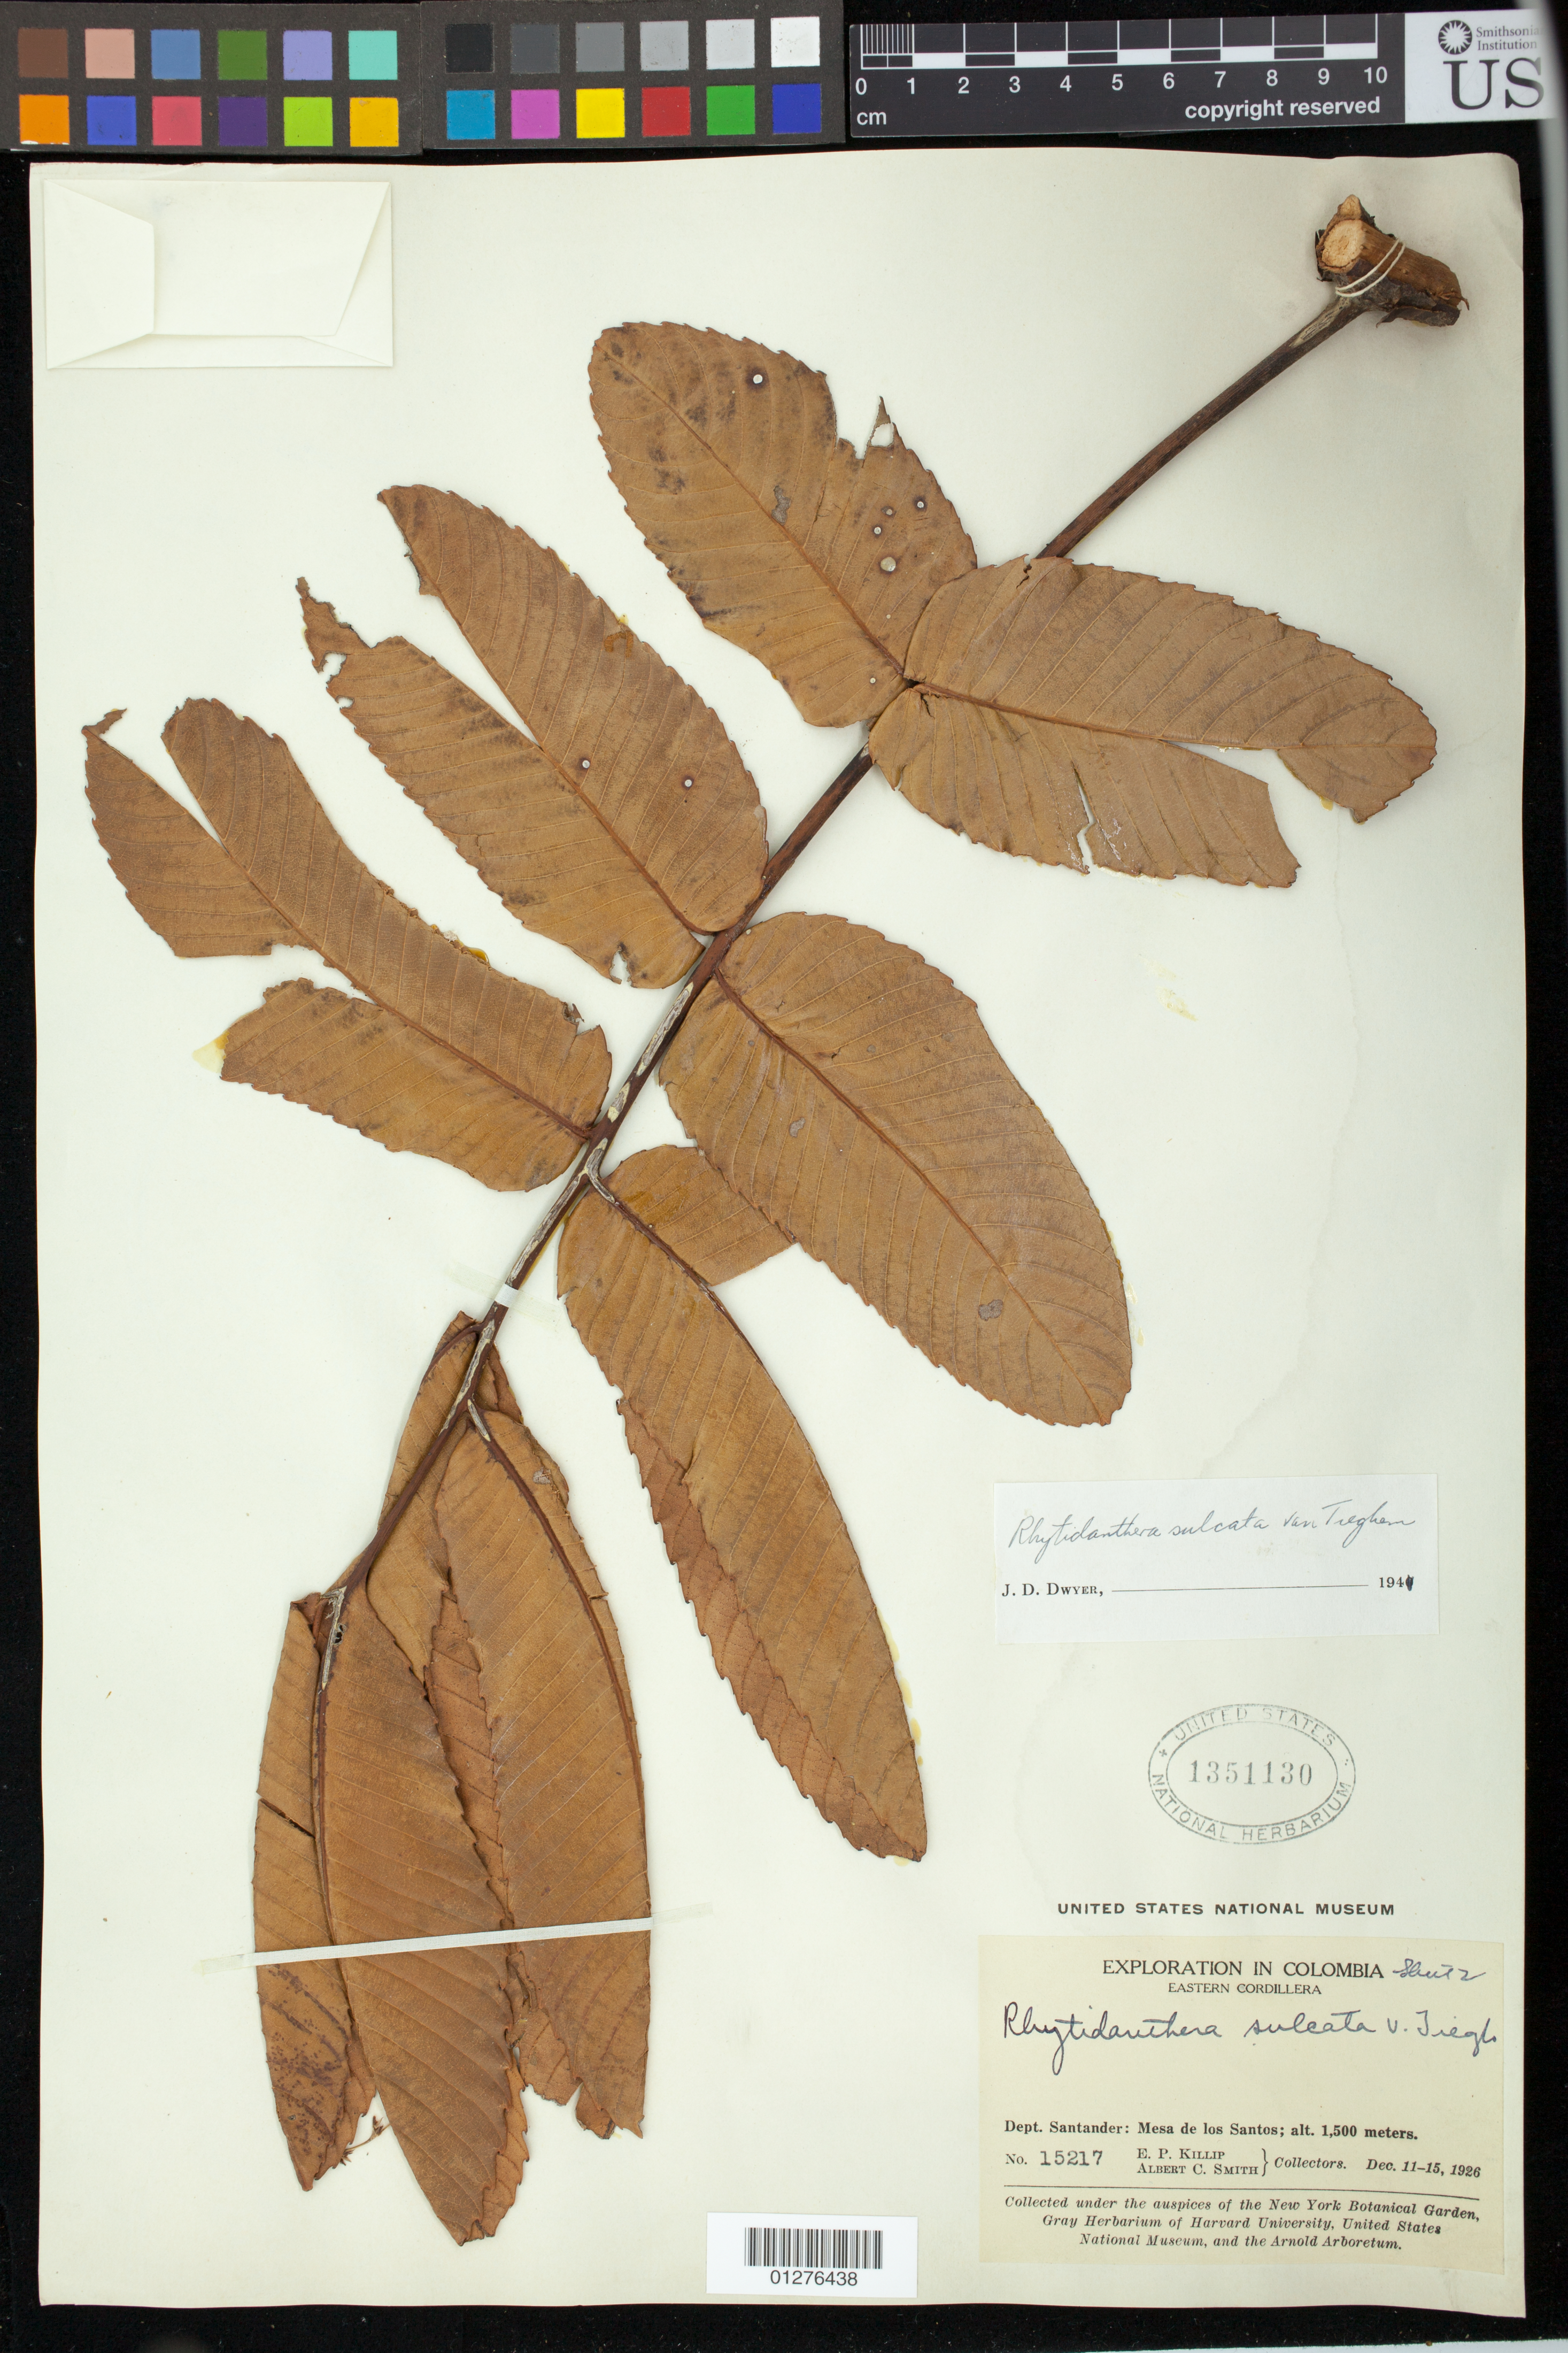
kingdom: Plantae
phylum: Tracheophyta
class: Magnoliopsida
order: Malpighiales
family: Ochnaceae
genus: Rhytidanthera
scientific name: Rhytidanthera sulcata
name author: Tiegh.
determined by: Reinales, Sandra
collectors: E. P. Killip & A. C. Smith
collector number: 15217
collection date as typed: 11 Dec 1926 to 15 Dec 1926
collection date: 1926-12-11/1926-12-15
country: Colombia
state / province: Santander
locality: Mesa de los Santos.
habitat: Exposed rocks.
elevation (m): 1500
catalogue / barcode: US 1351130